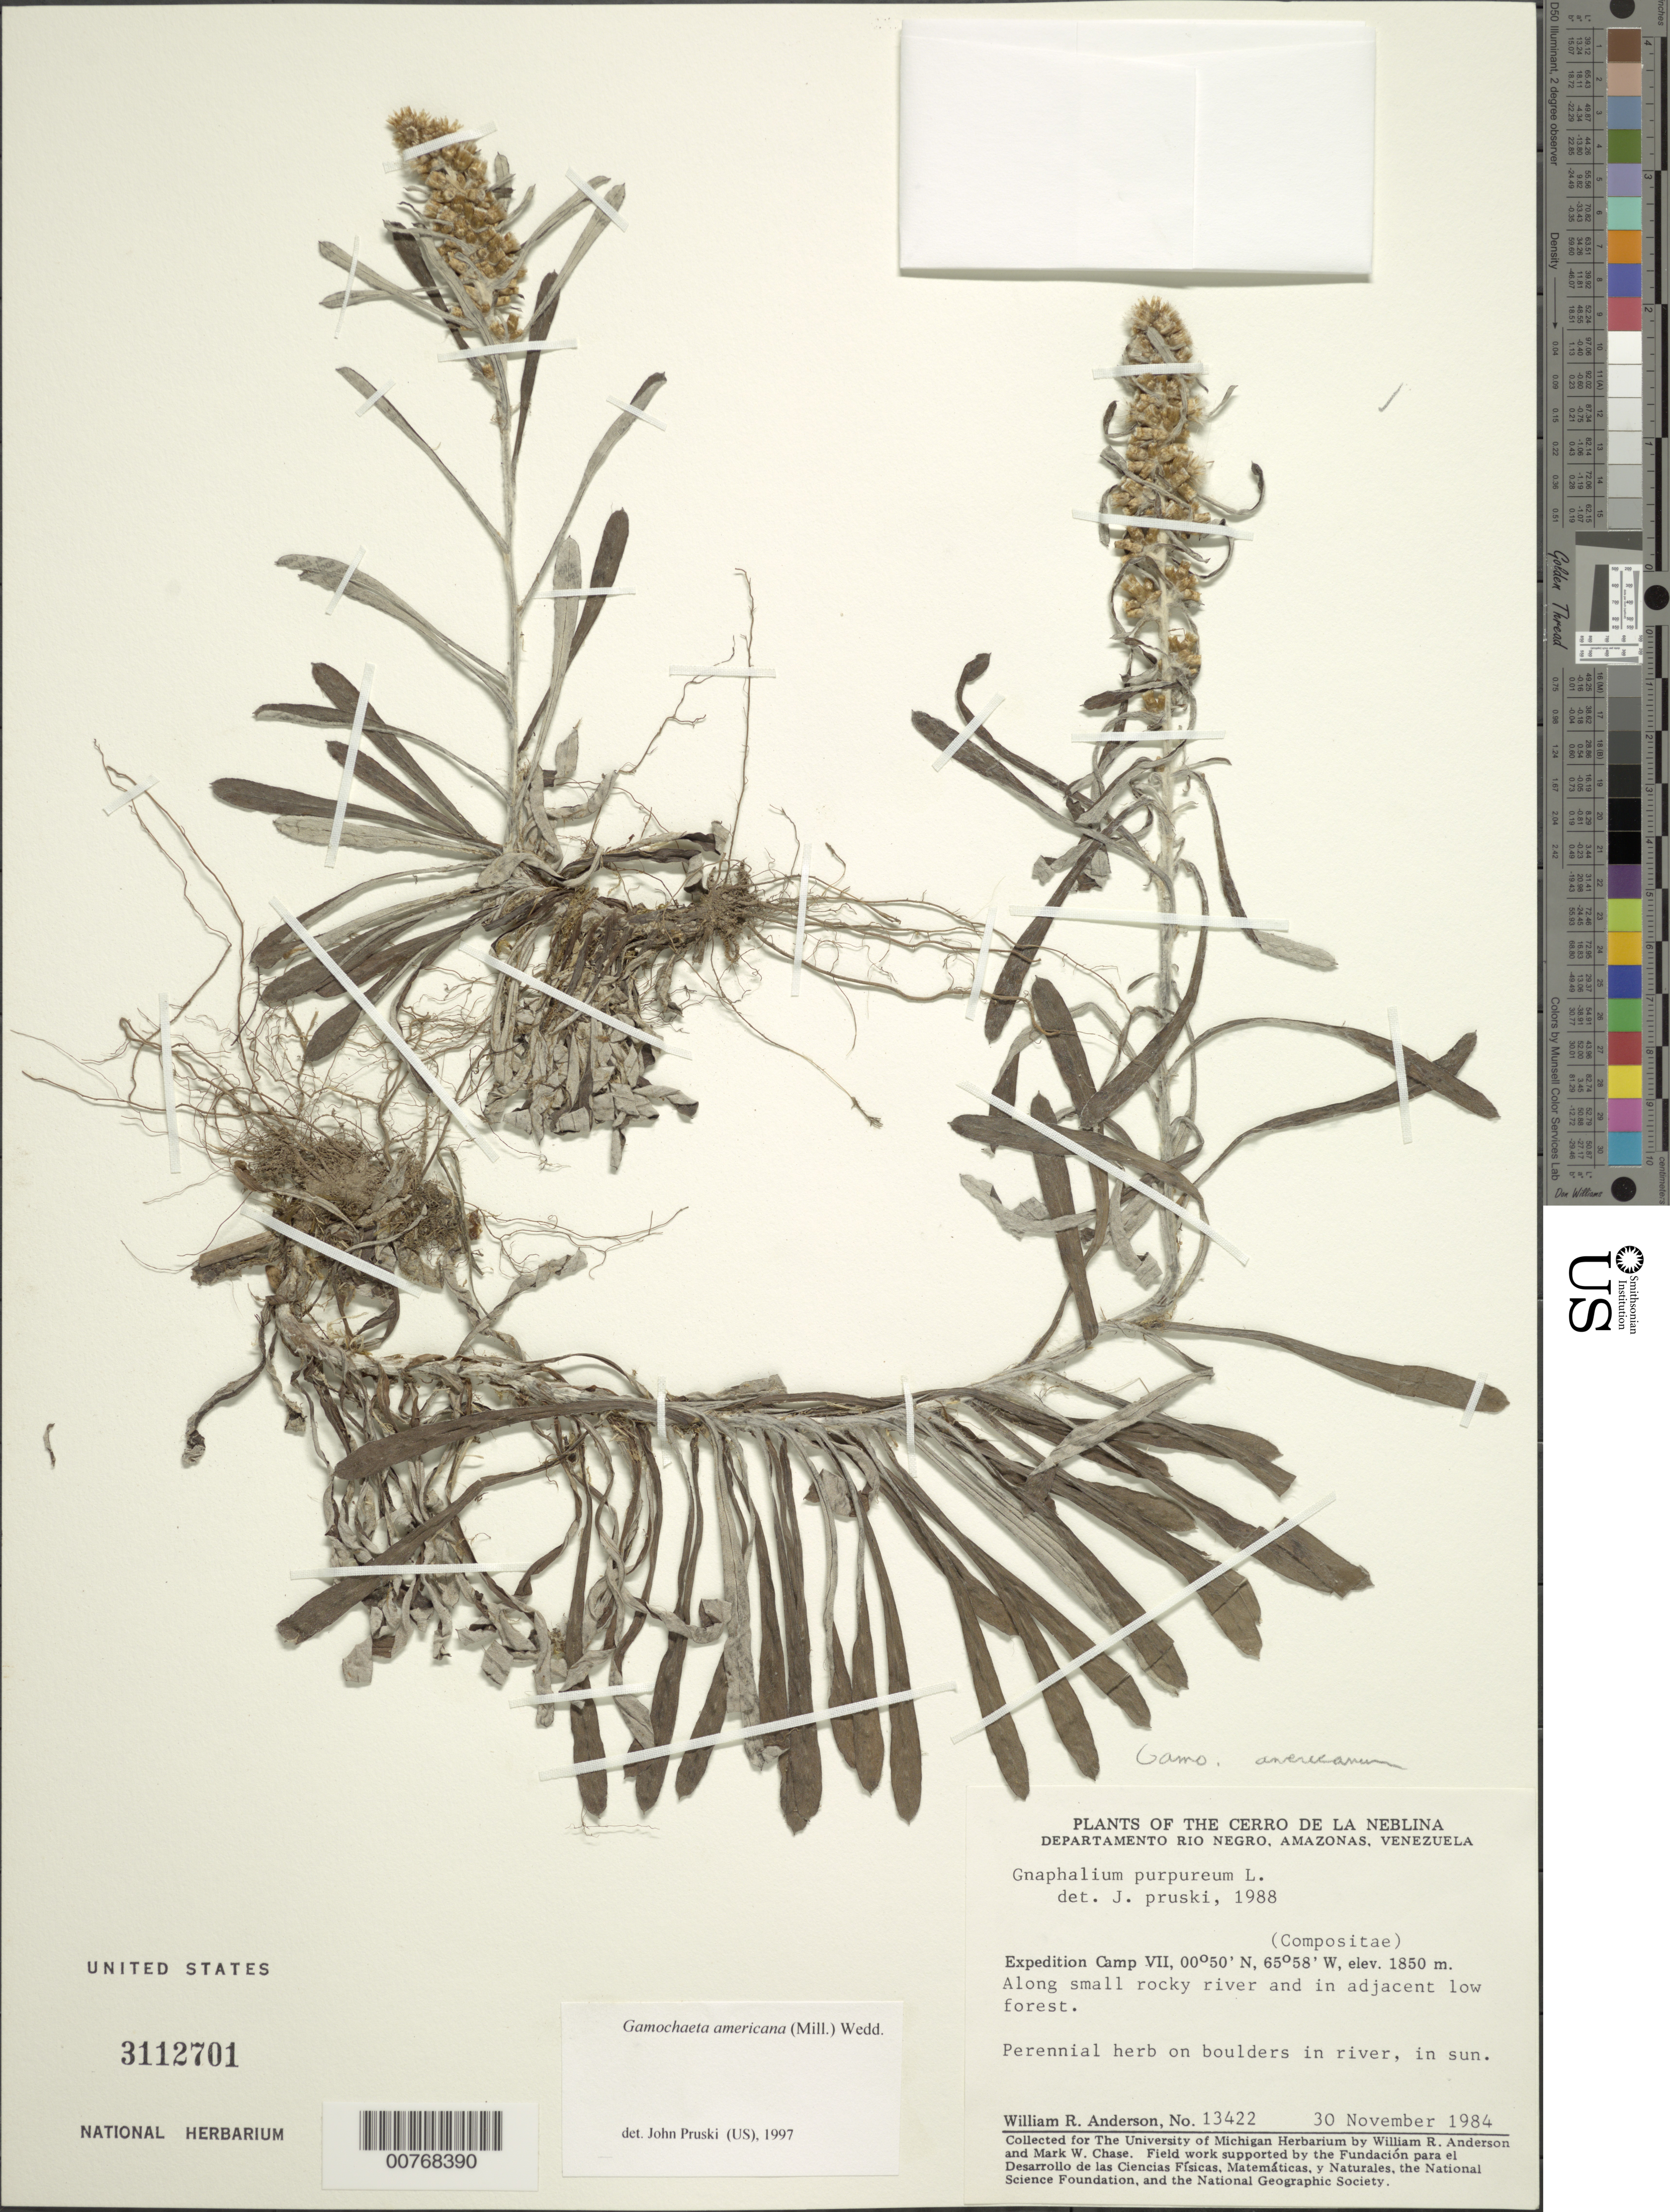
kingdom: Plantae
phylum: Tracheophyta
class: Magnoliopsida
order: Asterales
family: Asteraceae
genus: Gamochaeta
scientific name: Gamochaeta americana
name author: (Mill.) Wedd.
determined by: Pruski, J. F.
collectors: W. R. Anderson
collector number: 13422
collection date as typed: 30-Nov-84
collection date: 1984-11-30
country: Venezuela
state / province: Amazonas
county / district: Río Negro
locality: Cerro de la Neblina, Expedition Base Camp VII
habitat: Boulders in river, in sun; along small rocky river and in adjacent low forest,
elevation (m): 1850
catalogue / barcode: US 3112701